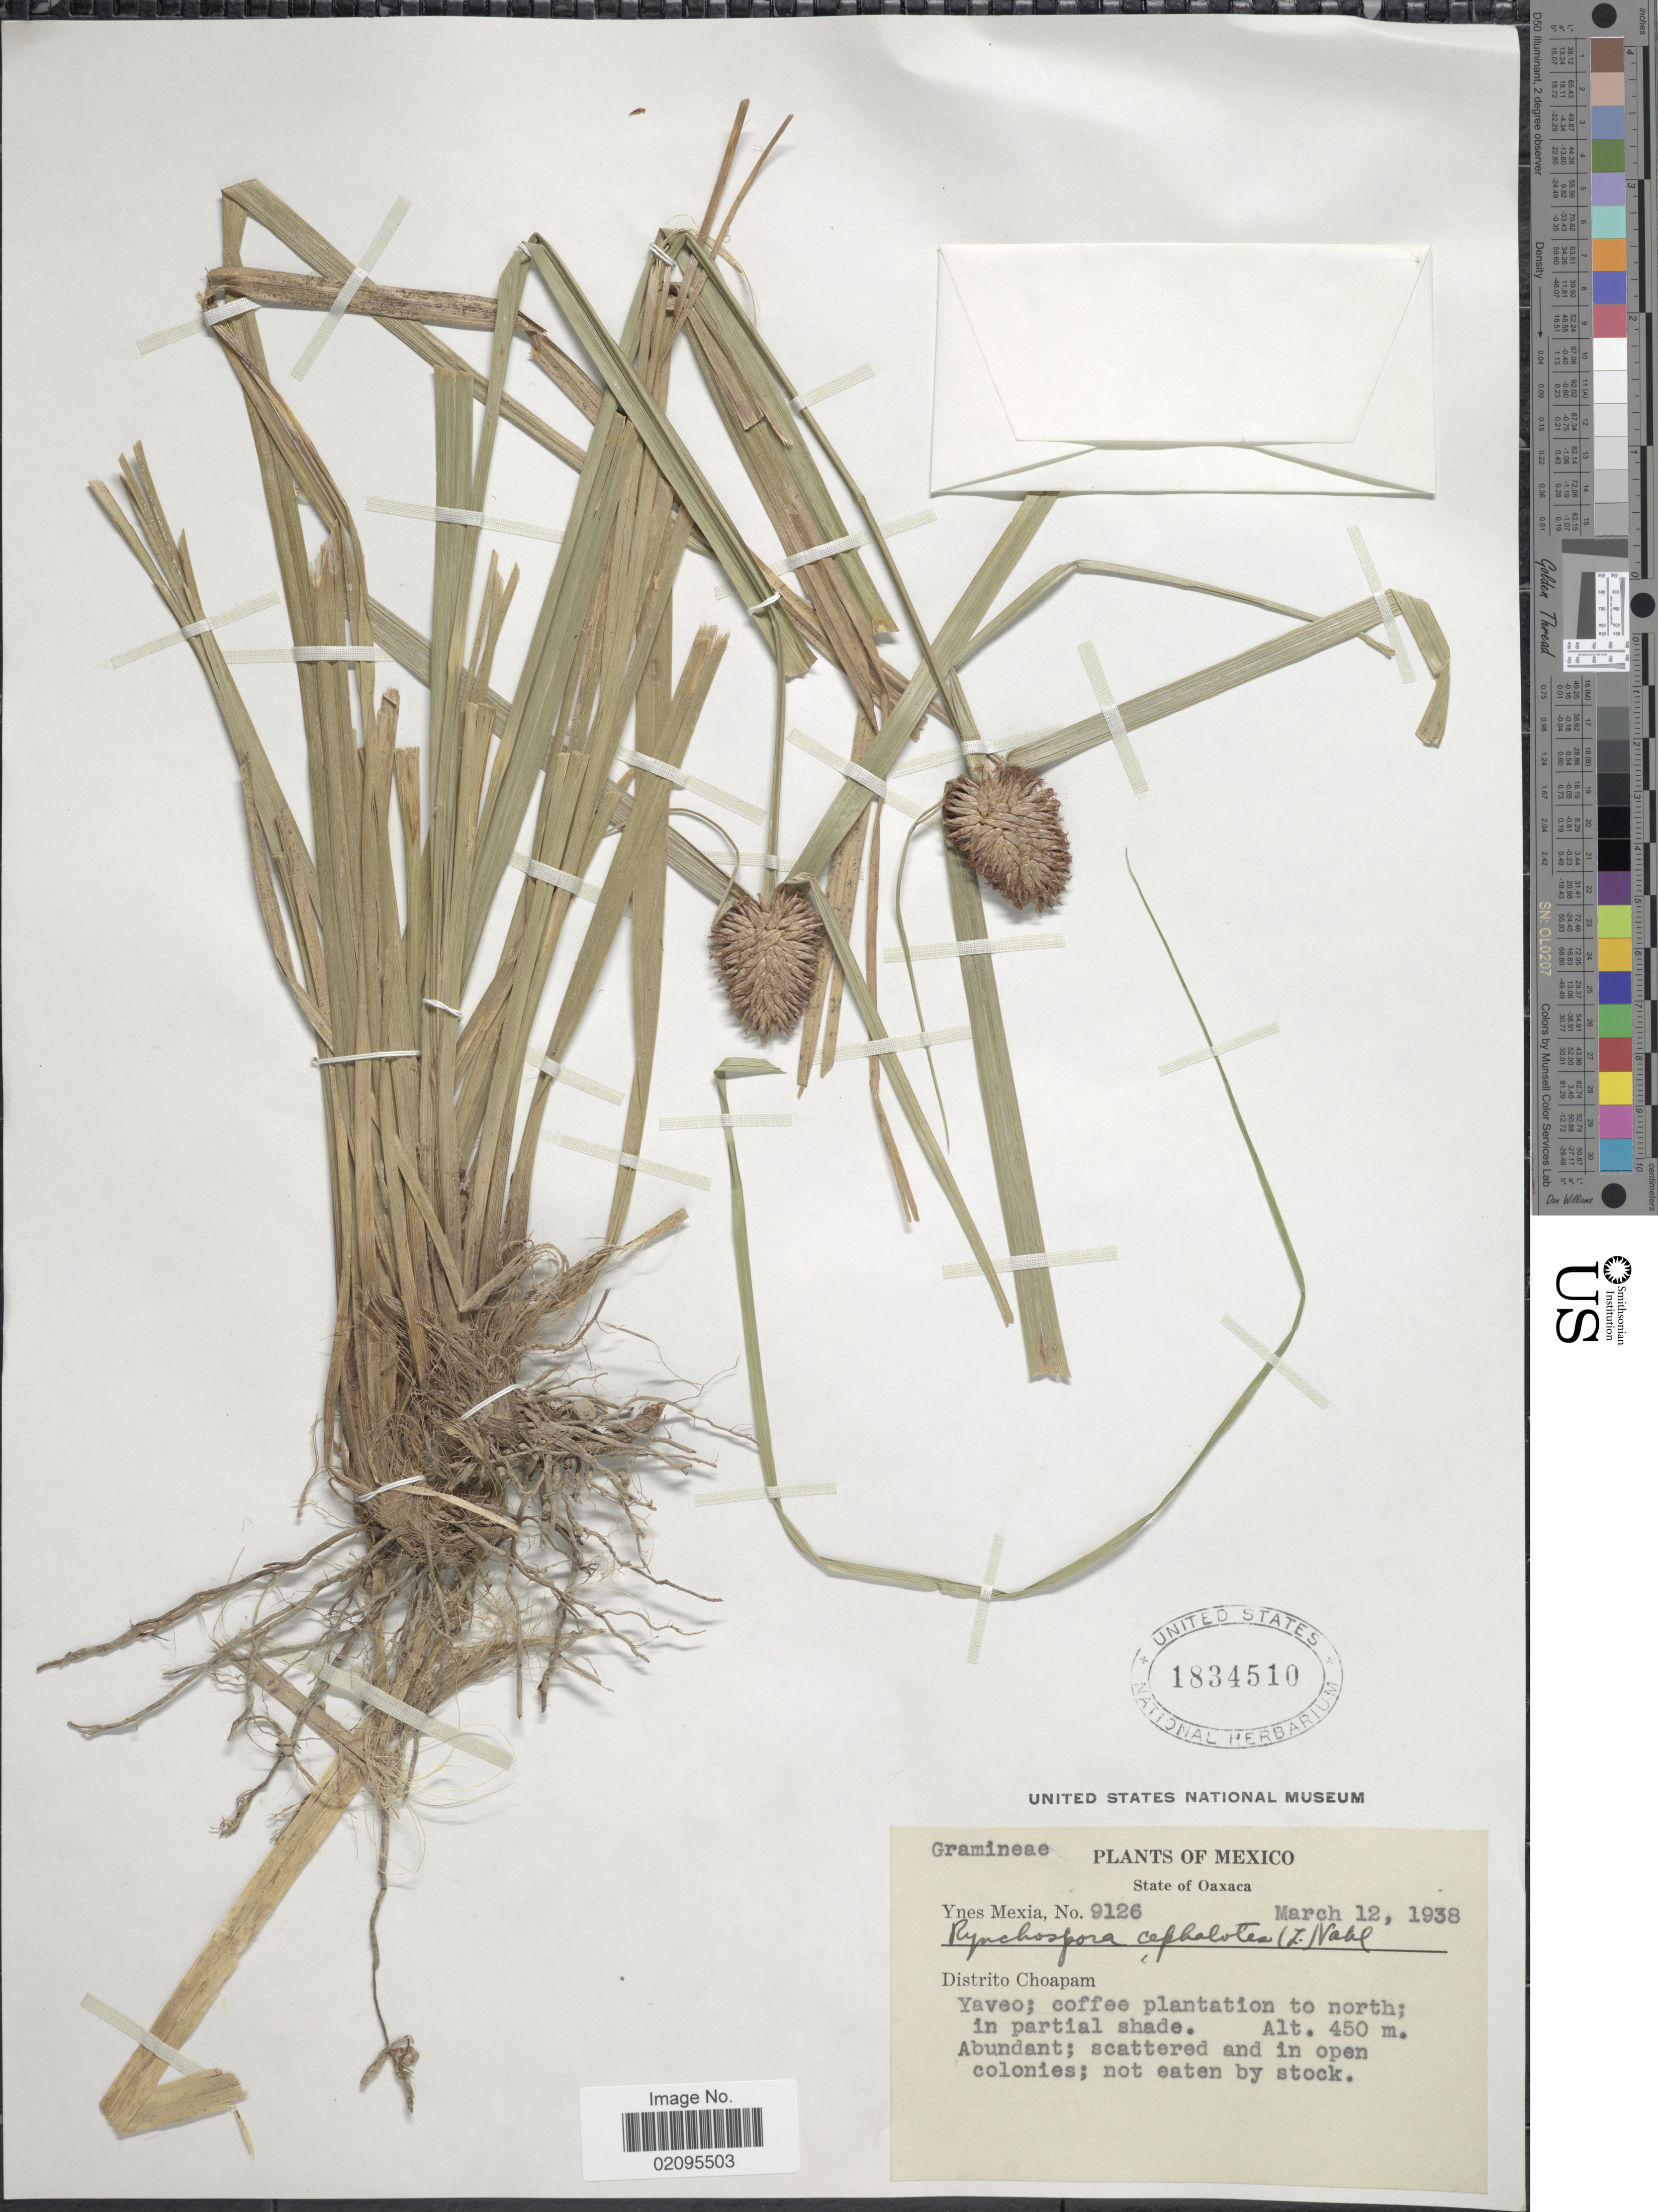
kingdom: Plantae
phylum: Tracheophyta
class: Liliopsida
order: Poales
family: Cyperaceae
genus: Rhynchospora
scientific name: Rhynchospora cephalotes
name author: (L.) Vahl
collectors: Y. Mexia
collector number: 9126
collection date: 1938-03-12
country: Mexico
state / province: Oaxaca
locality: Distrito Choapam, Yaveo; coffee plantation to north.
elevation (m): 450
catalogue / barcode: US 1834510